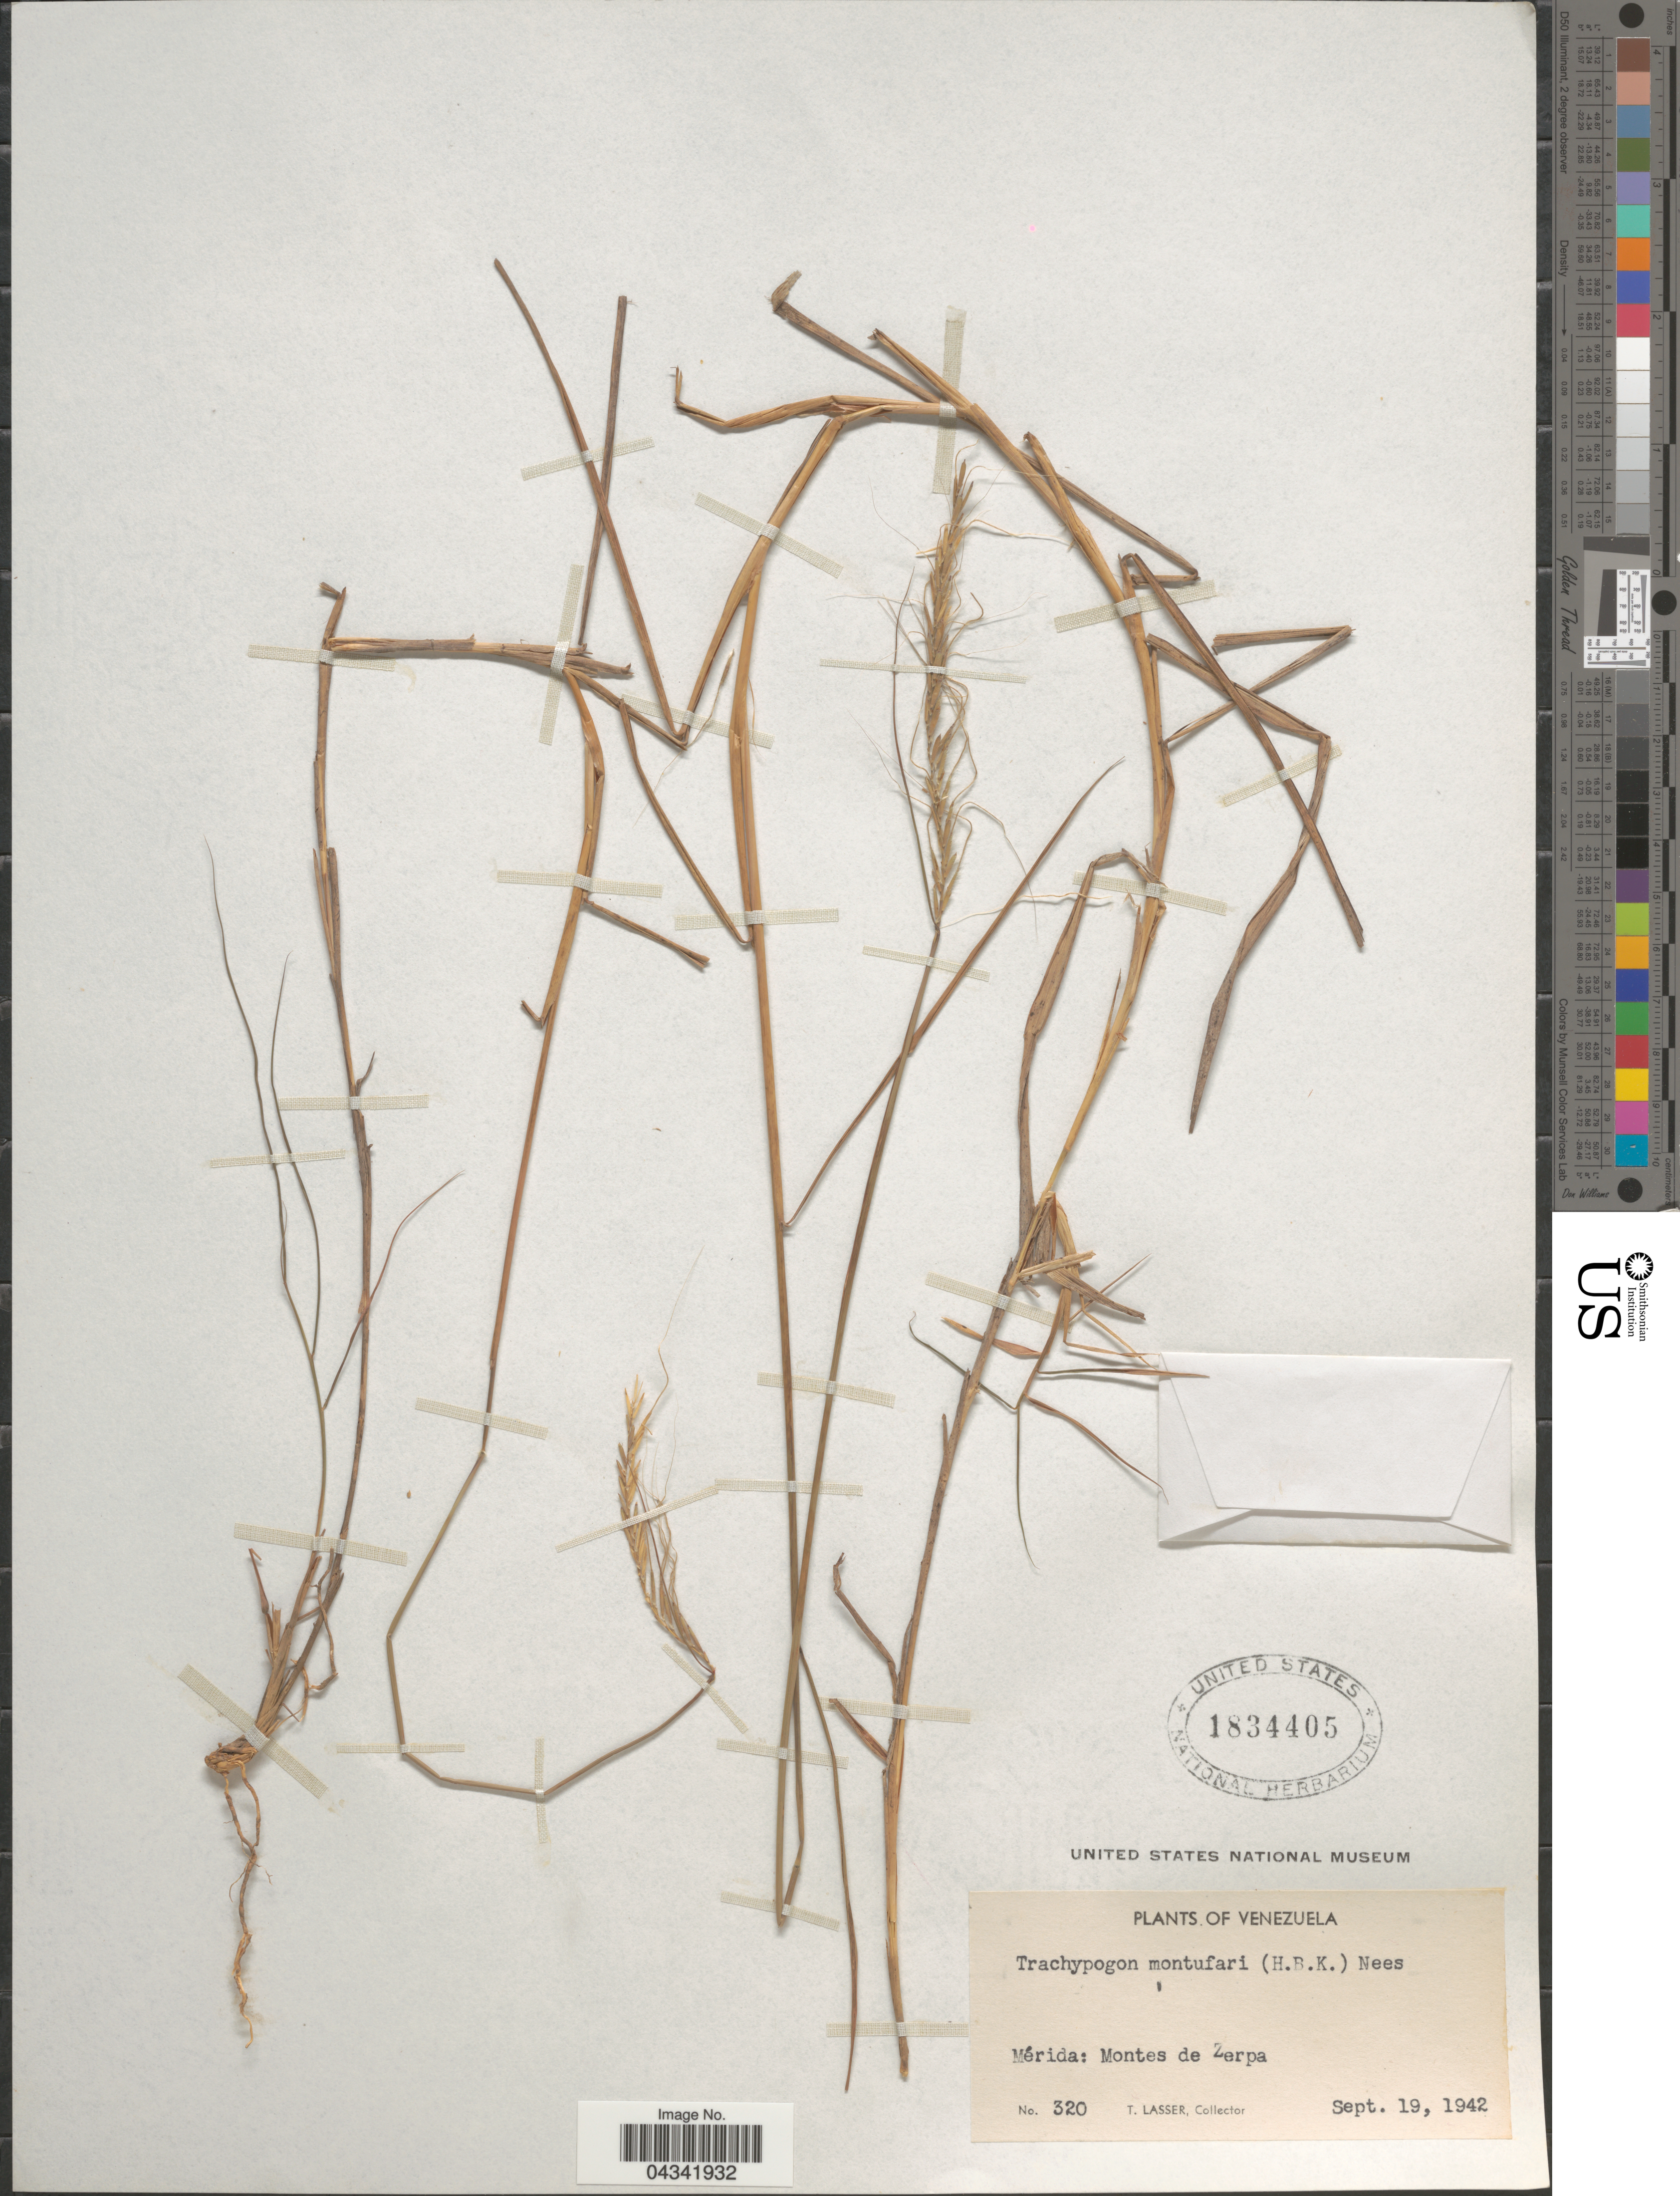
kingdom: Plantae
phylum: Tracheophyta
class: Liliopsida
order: Poales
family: Poaceae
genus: Trachypogon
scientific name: Trachypogon spicatus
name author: (L. f.) Kuntze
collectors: T. Lasser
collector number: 320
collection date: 1942-09-19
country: Venezuela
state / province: Merida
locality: Montes de Zerpa.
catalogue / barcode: US 1834405